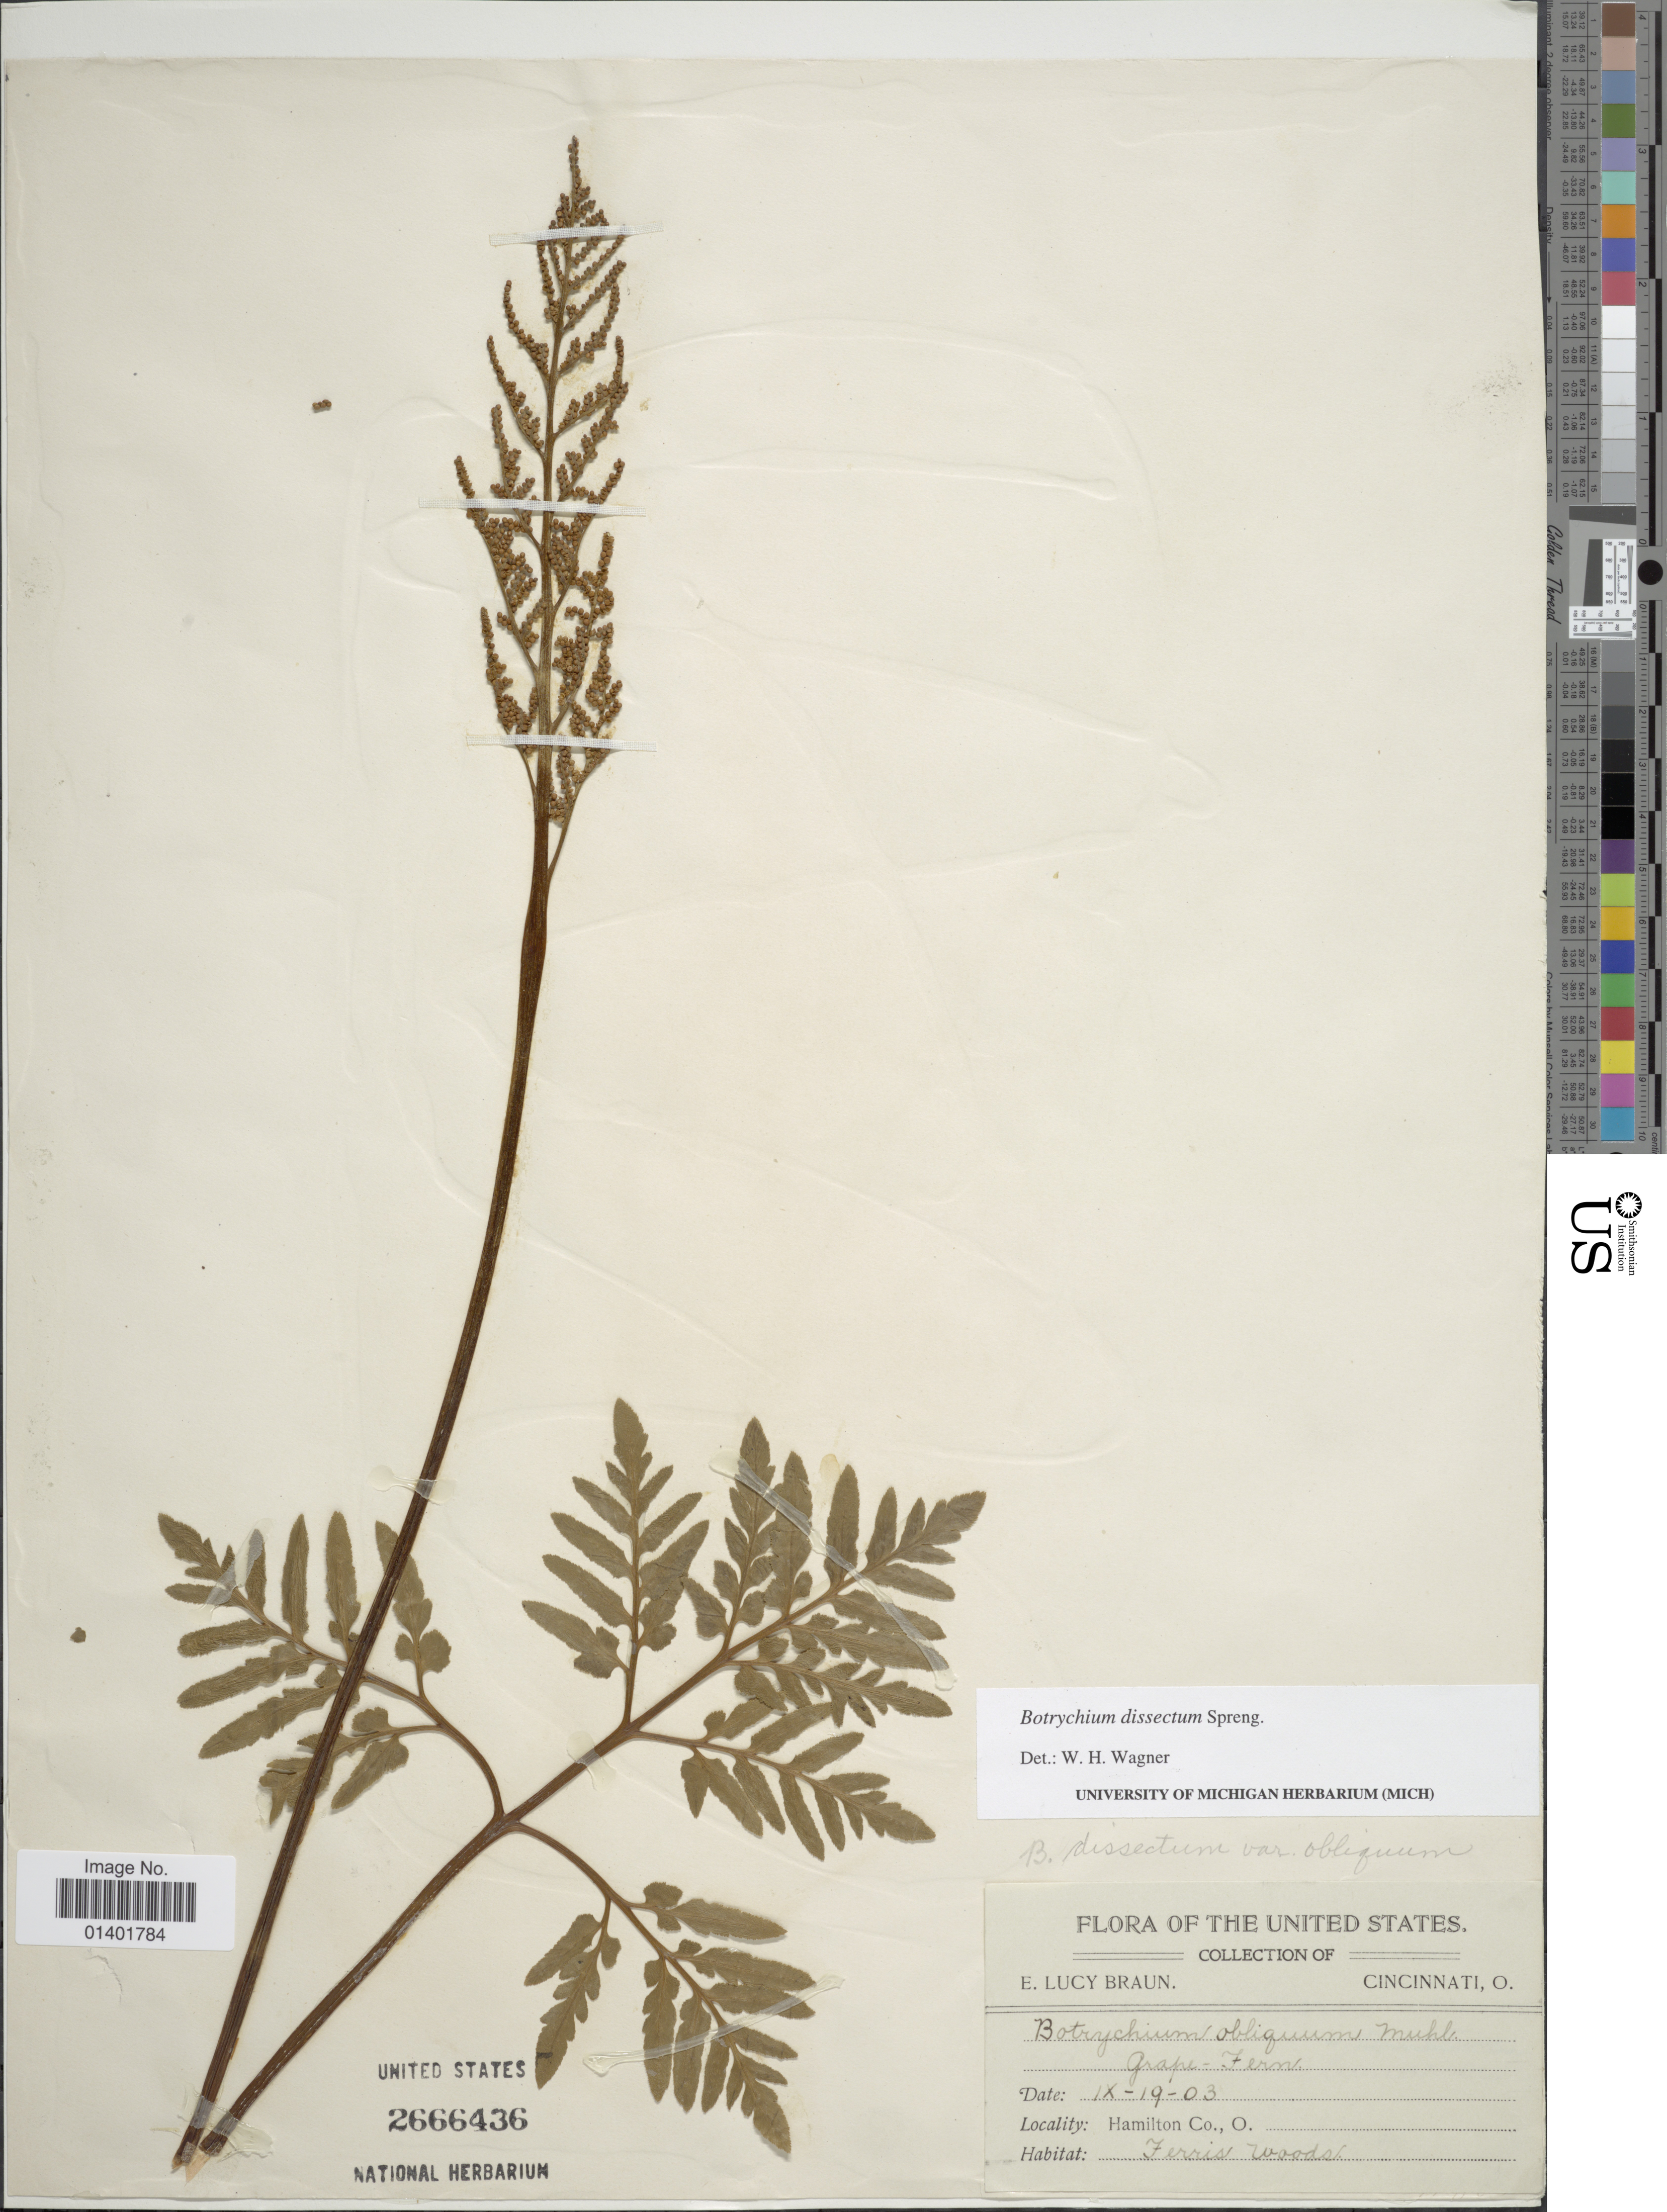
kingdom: Plantae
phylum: Tracheophyta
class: Polypodiopsida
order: Ophioglossales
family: Ophioglossaceae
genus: Botrychium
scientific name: Botrychium dissectum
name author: Spreng.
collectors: E. L. Braun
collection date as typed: Transcribed d/m/y: 19/9/3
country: United States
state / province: Ohio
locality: Hamilton Co.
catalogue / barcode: US 2666436